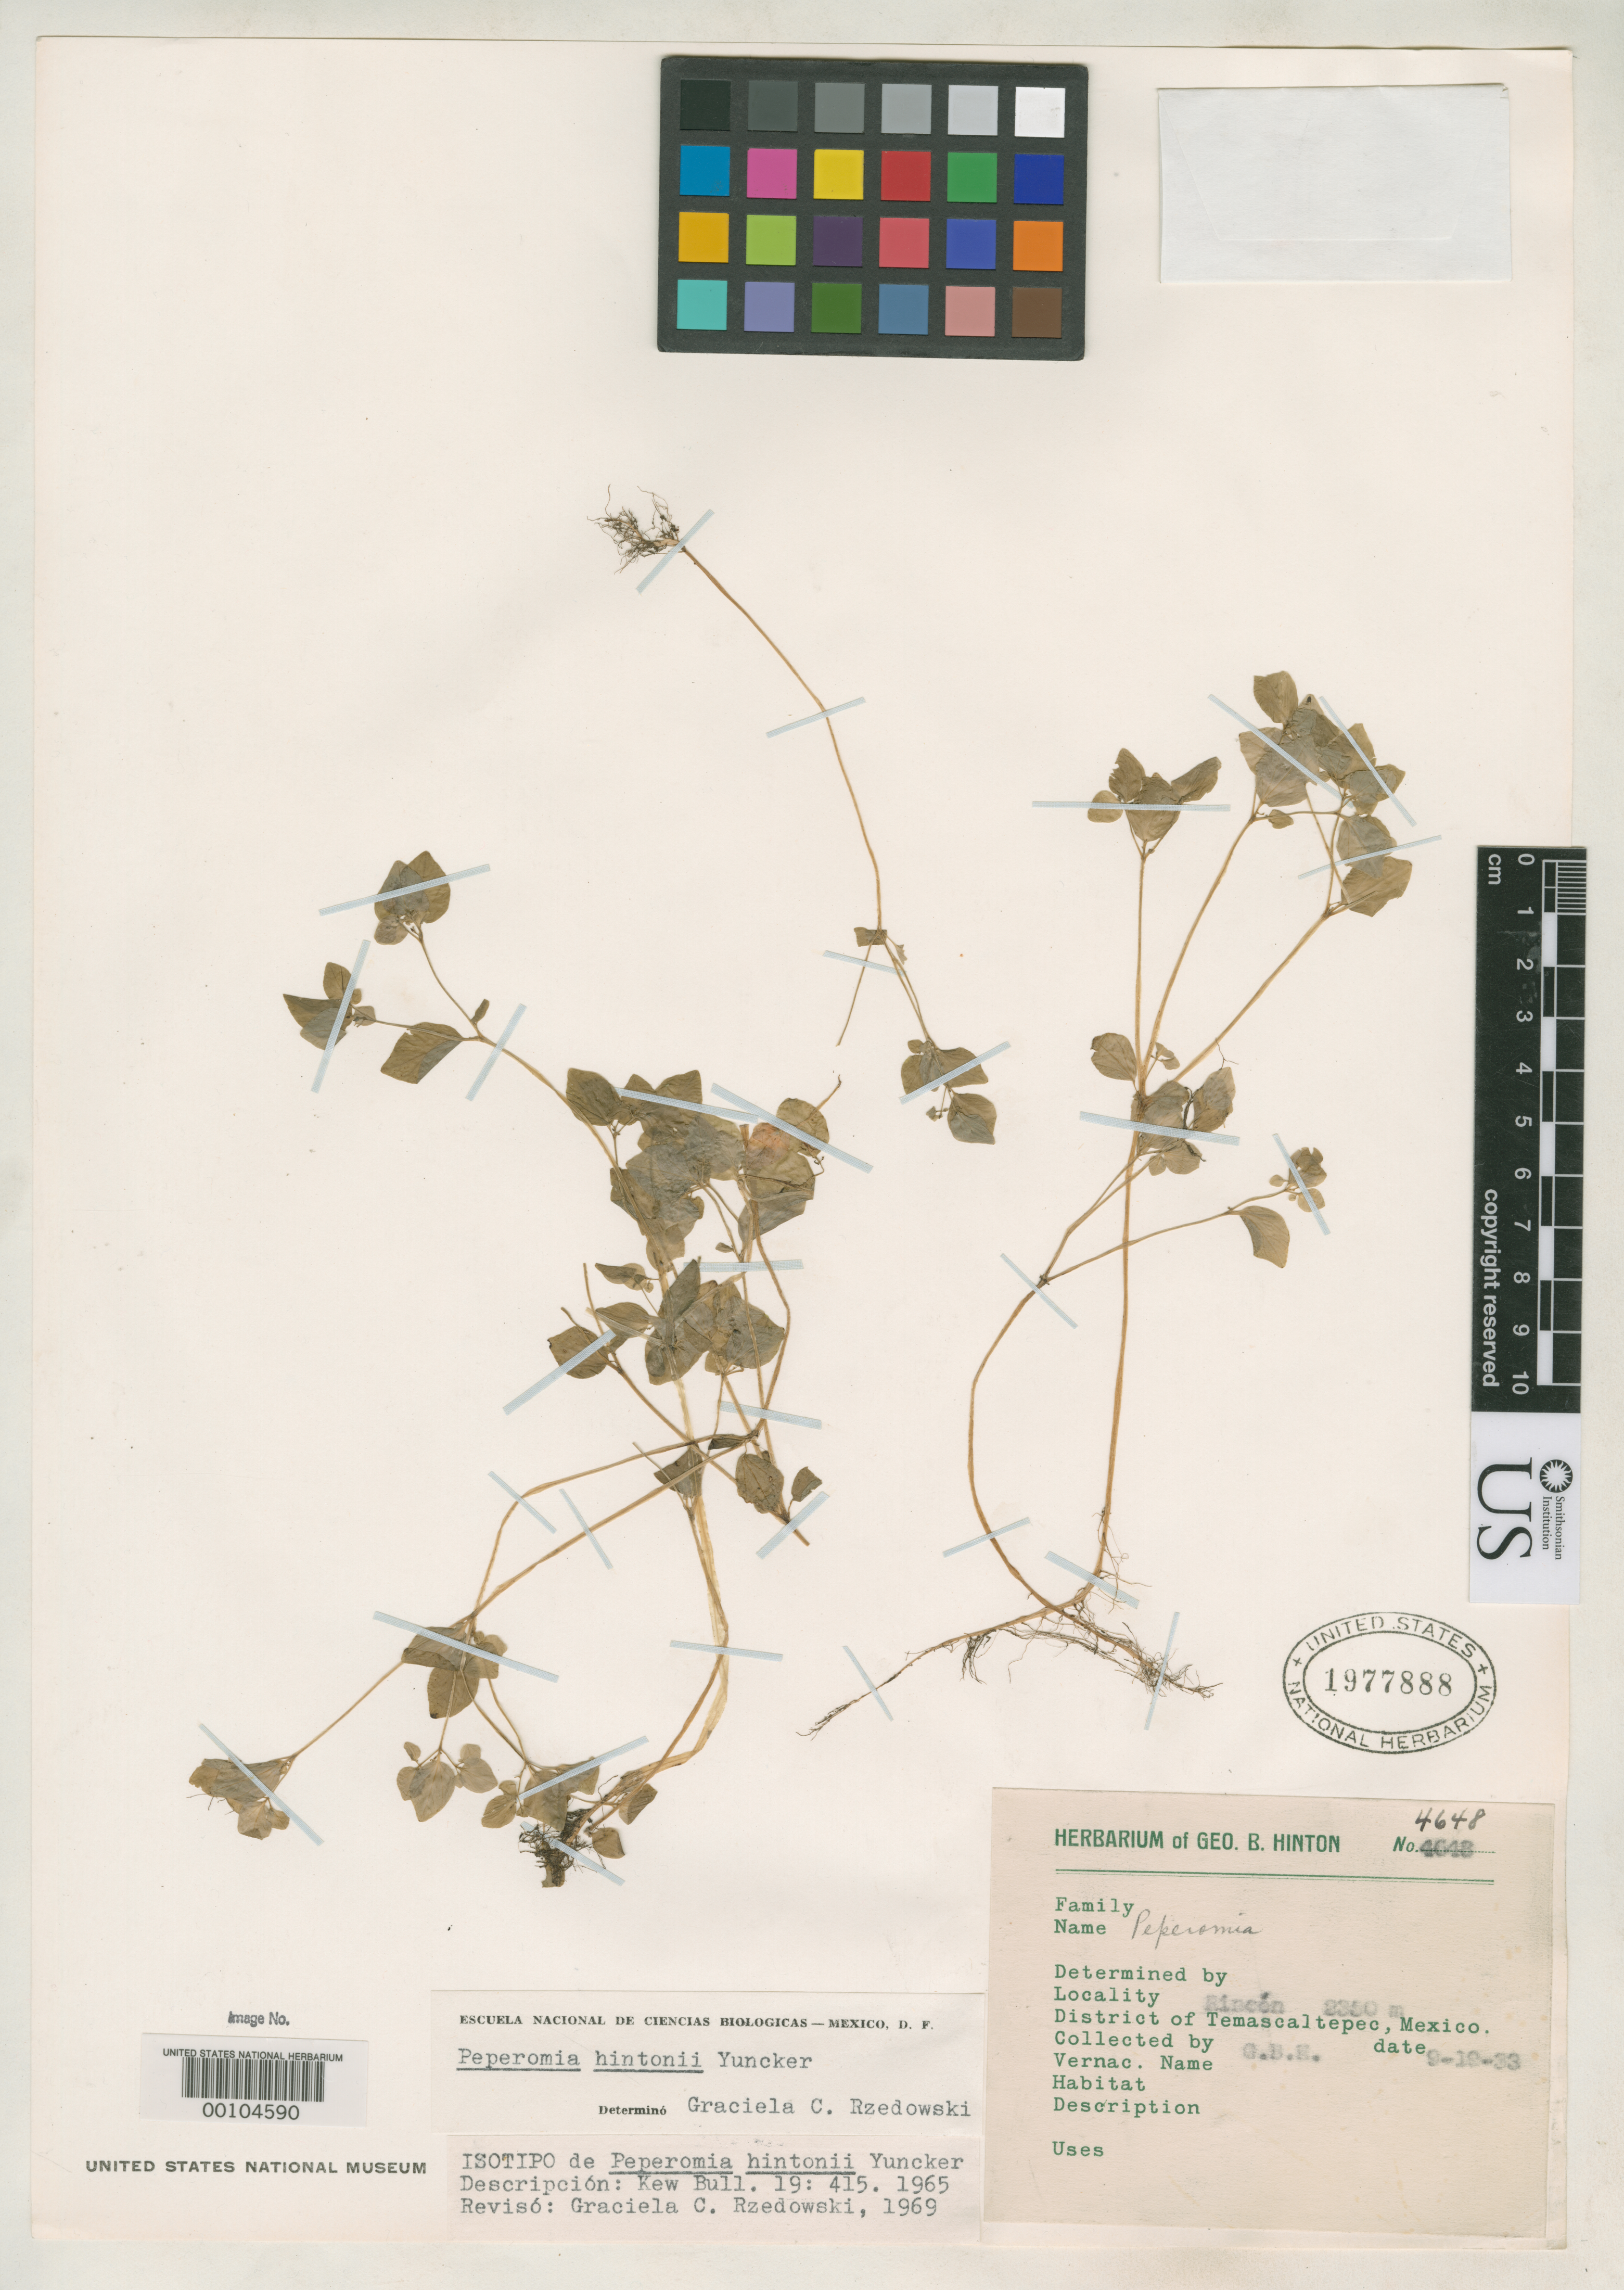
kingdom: Plantae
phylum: Tracheophyta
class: Magnoliopsida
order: Piperales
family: Piperaceae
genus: Peperomia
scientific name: Peperomia hintonii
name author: Yunck.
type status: Isotype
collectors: G. B. Hinton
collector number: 4648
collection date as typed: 19 Sep 1933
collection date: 1933-09-19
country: Mexico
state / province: México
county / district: Temascaltepec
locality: Rincon.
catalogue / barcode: US 1977888